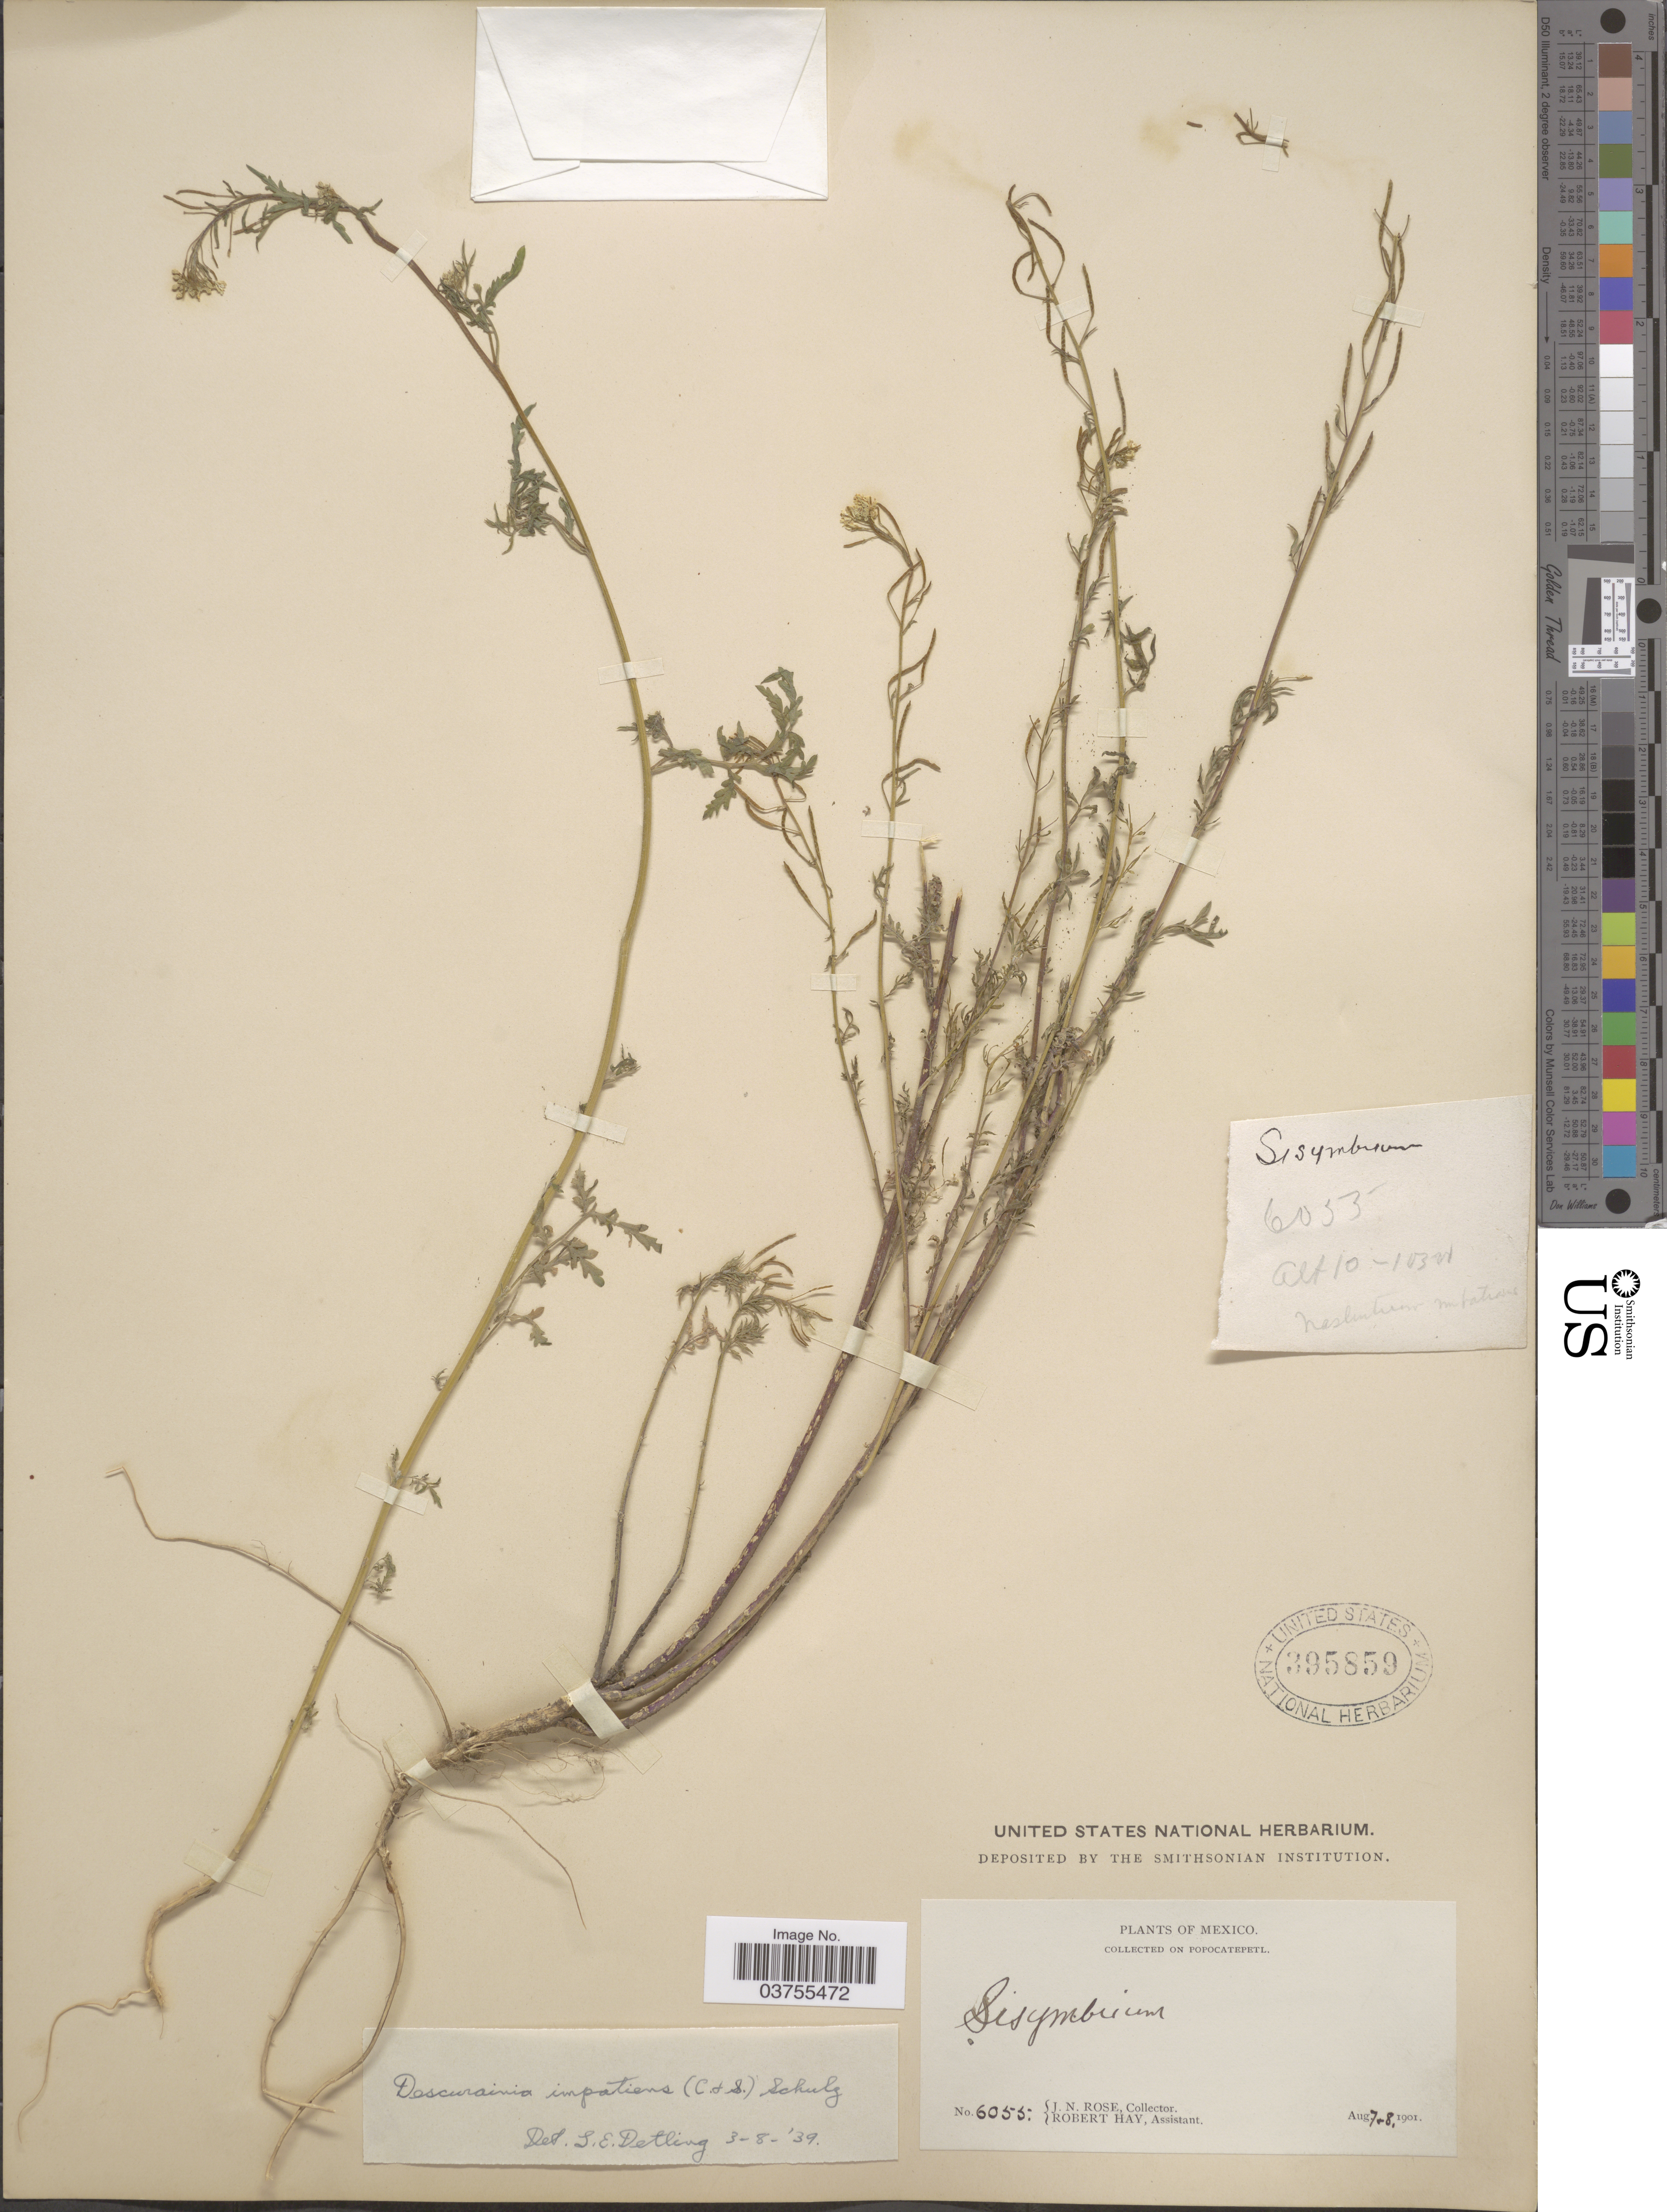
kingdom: Plantae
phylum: Tracheophyta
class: Magnoliopsida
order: Brassicales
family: Brassicaceae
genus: Descurainia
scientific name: Descurainia impatiens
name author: (Schltdl. et al.) O.E. Schulz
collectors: J. N. Rose & R. H. Hay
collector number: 6055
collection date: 1901-08-07/1901-08-08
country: Mexico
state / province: México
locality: Popocatepetl.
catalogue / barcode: US 395859